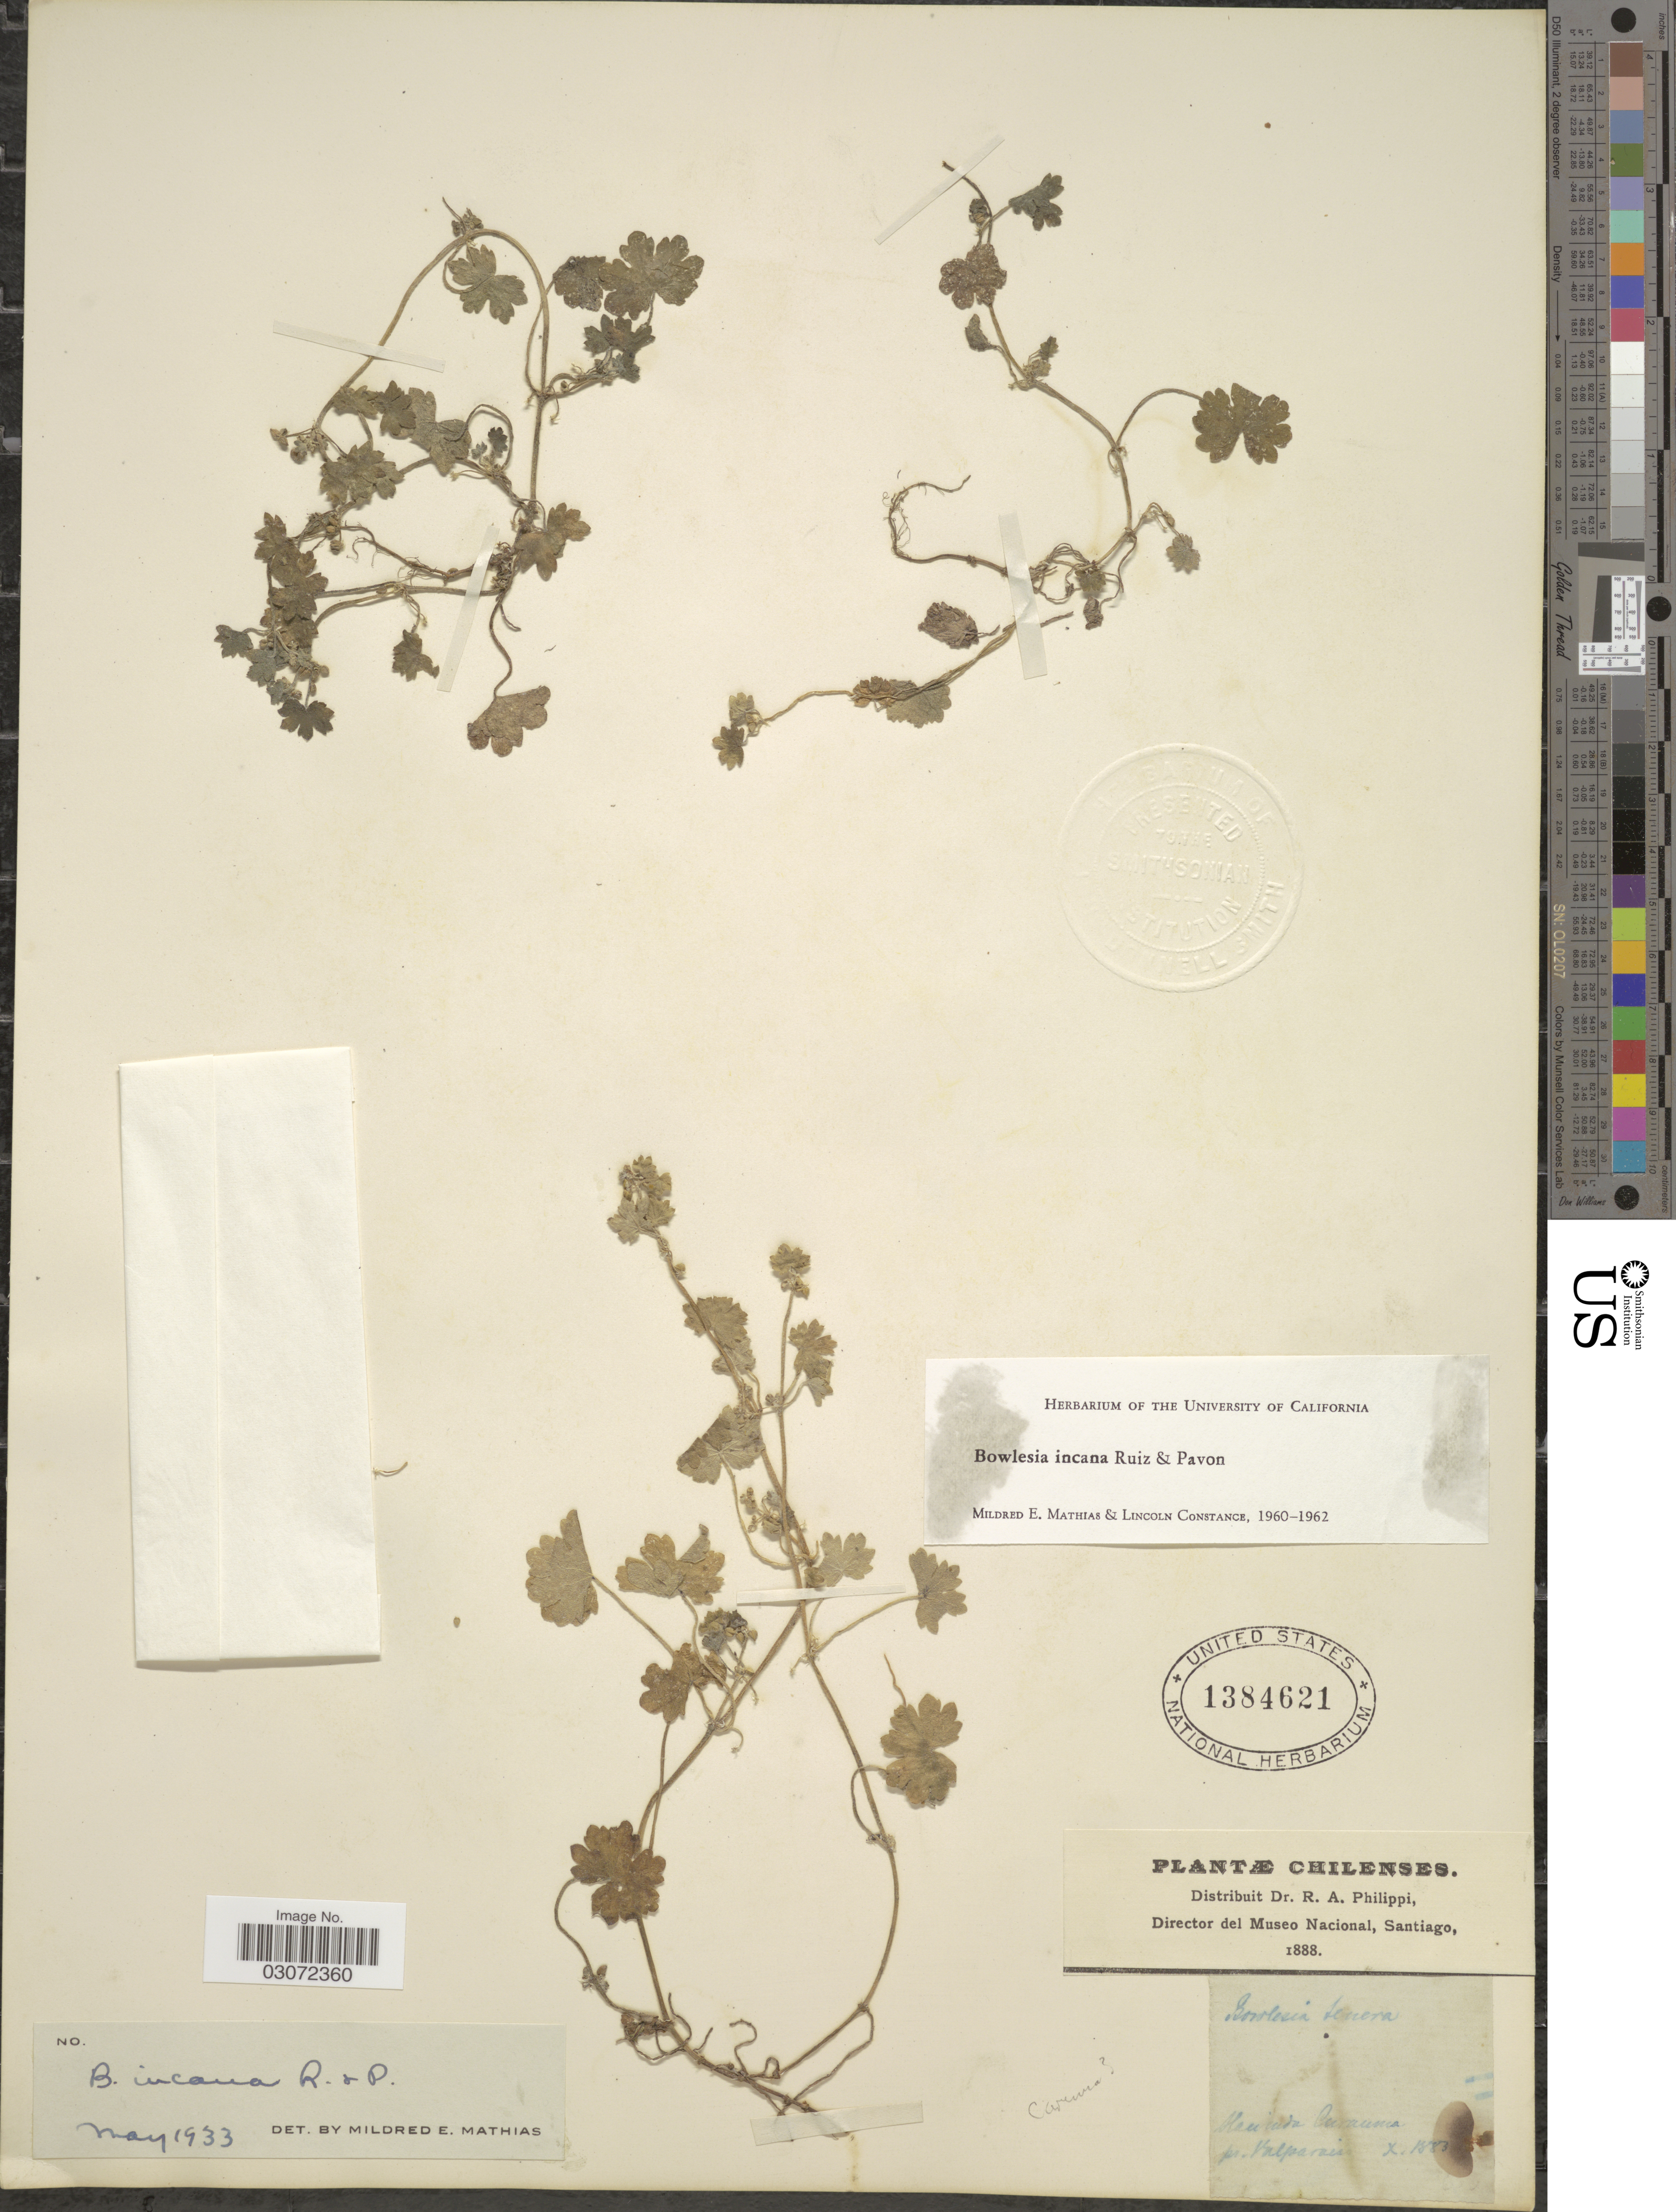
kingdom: Plantae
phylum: Tracheophyta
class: Magnoliopsida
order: Apiales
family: Apiaceae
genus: Bowlesia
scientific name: Bowlesia incana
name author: Ruiz & Pav.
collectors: ex. herb. R.A. Philippi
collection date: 1883-10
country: Chile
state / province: Valparaíso (V)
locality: Hacienda Curauma, Valparaiso.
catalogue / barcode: US 1384621